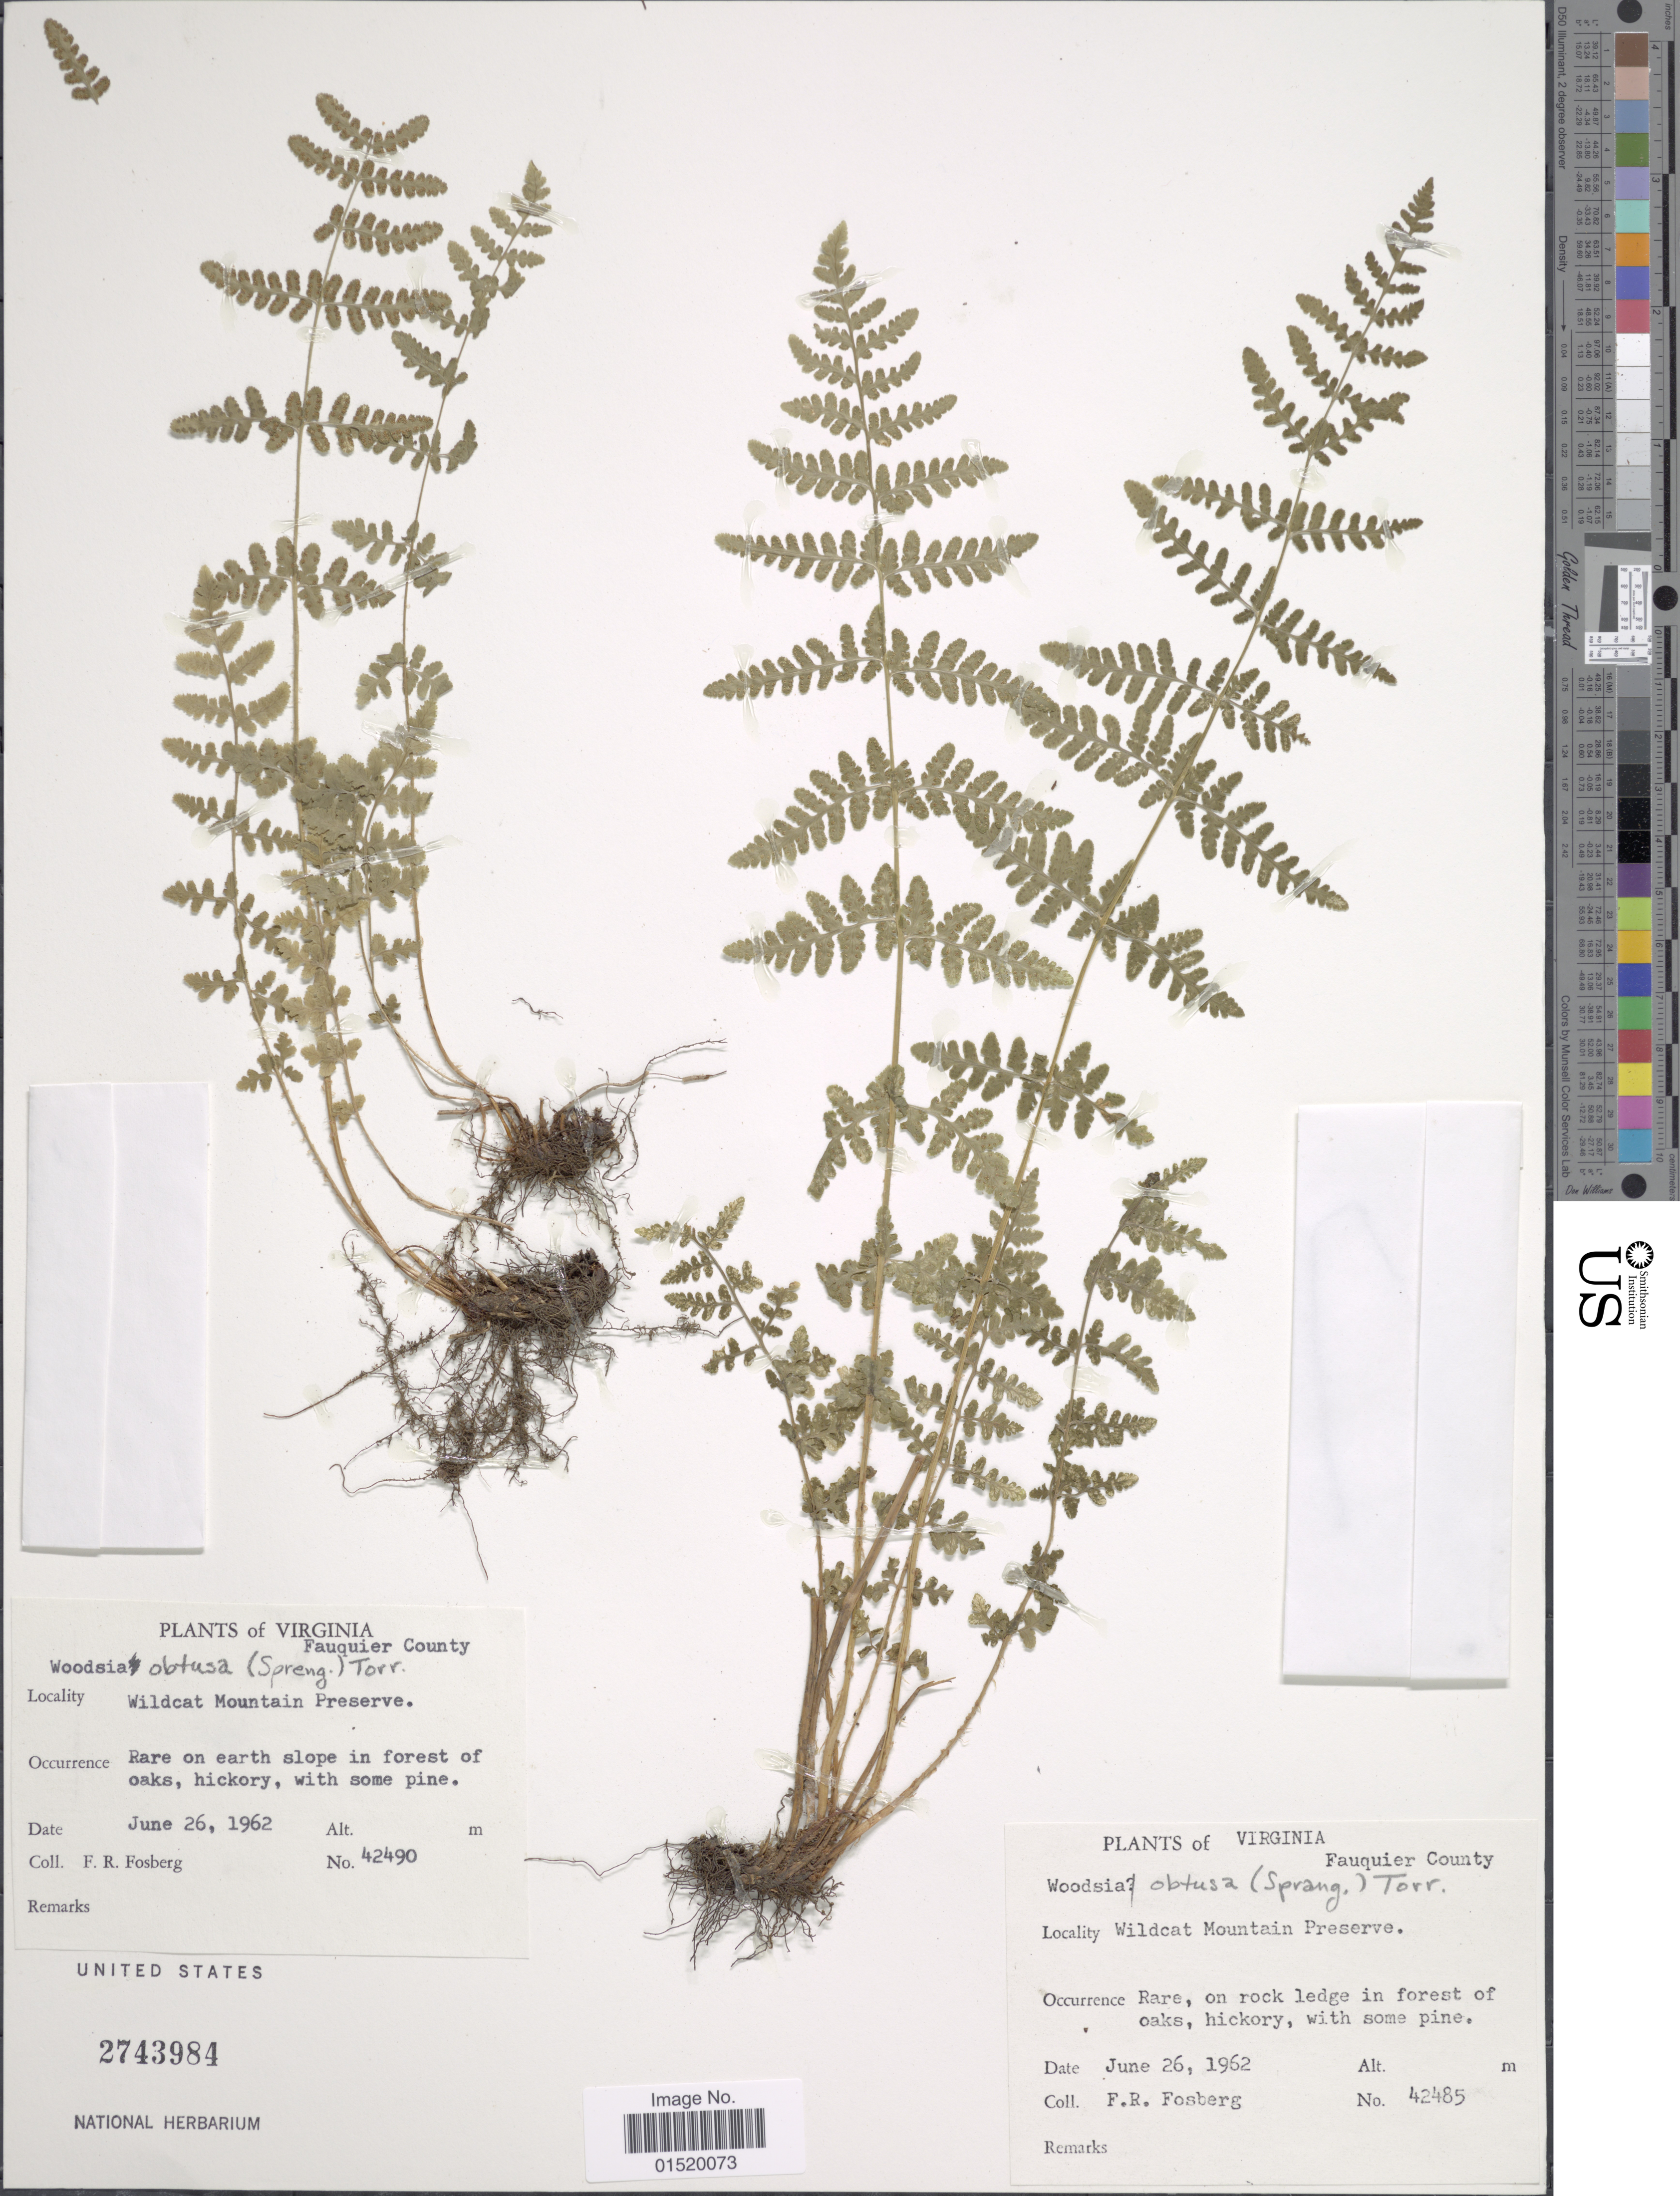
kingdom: Plantae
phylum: Tracheophyta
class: Polypodiopsida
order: Polypodiales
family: Woodsiaceae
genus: Woodsia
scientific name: Woodsia obtusa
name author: (Spreng.) Torr.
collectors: F. R. Fosberg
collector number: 42485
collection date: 1962-06-26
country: United States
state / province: Virginia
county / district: Fauquier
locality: Fauquier County, Wildcat Mountain Preserve